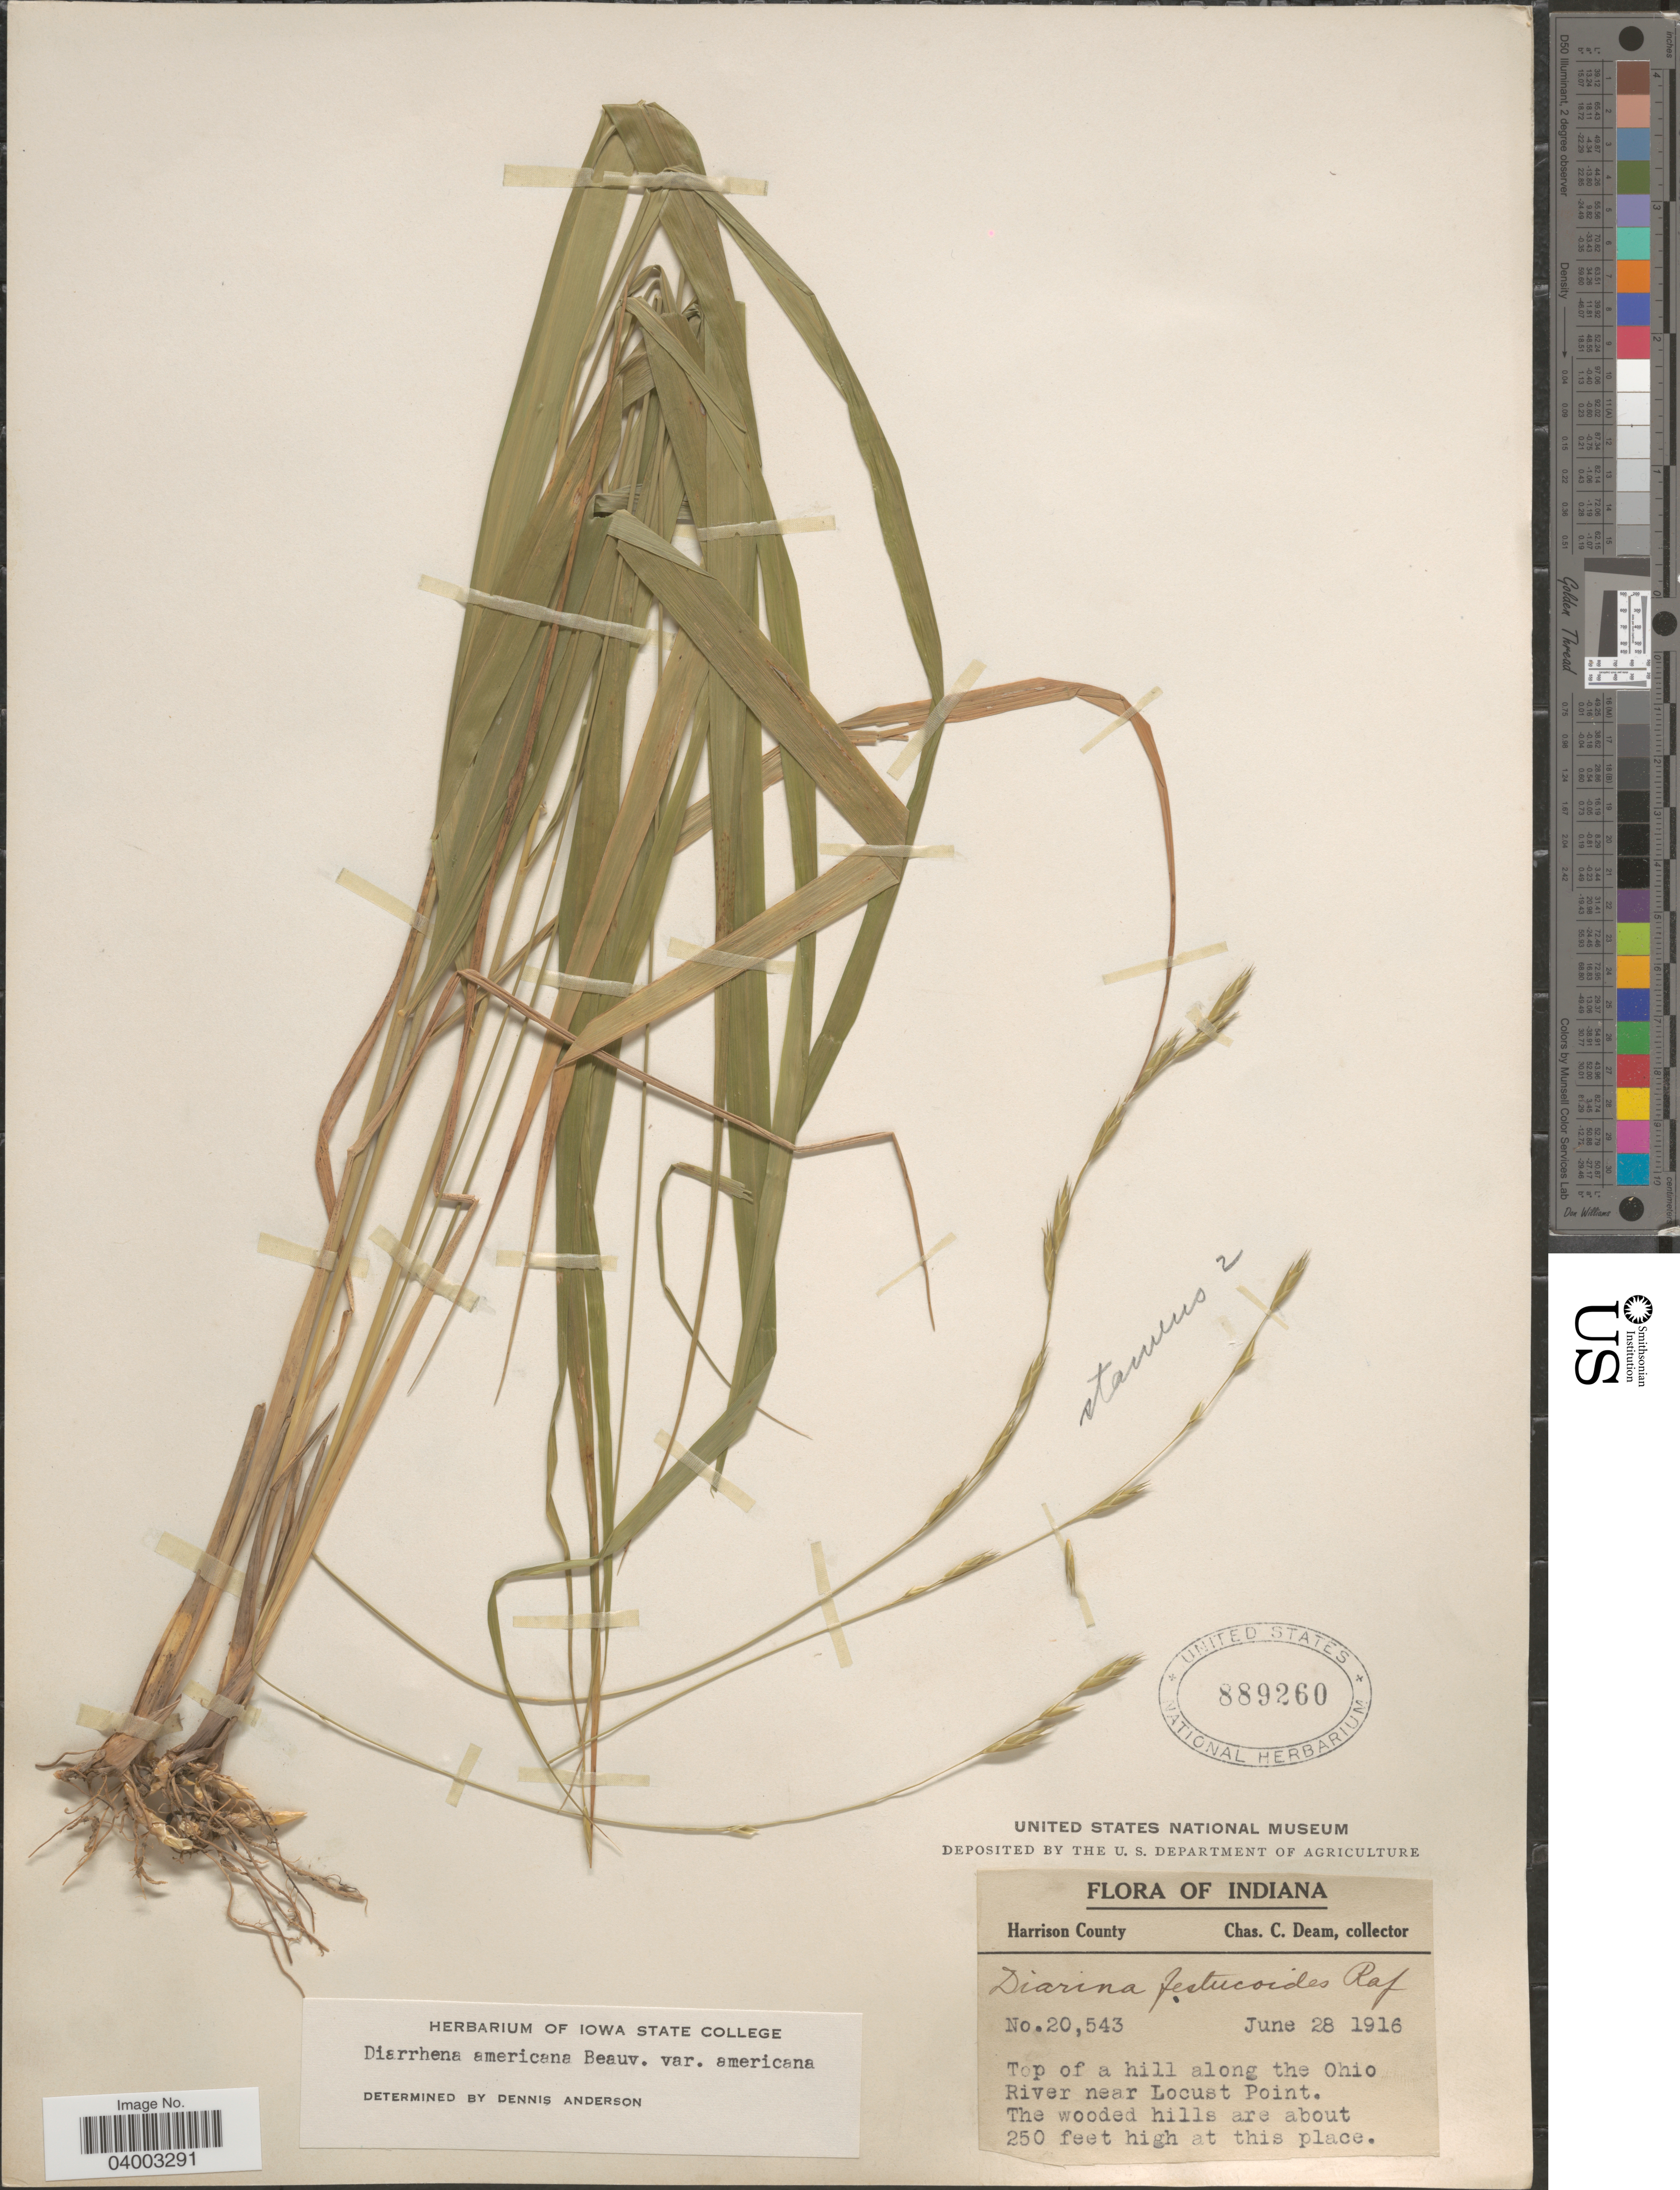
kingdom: Plantae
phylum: Tracheophyta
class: Liliopsida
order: Poales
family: Poaceae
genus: Diarrhena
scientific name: Diarrhena americana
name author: P. Beauv.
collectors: C. C. Deam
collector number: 20543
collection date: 1916-06-28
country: United States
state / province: Indiana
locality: Harrison County. Top of a hill along the Ohio River near Locust Point.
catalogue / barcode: US 889260